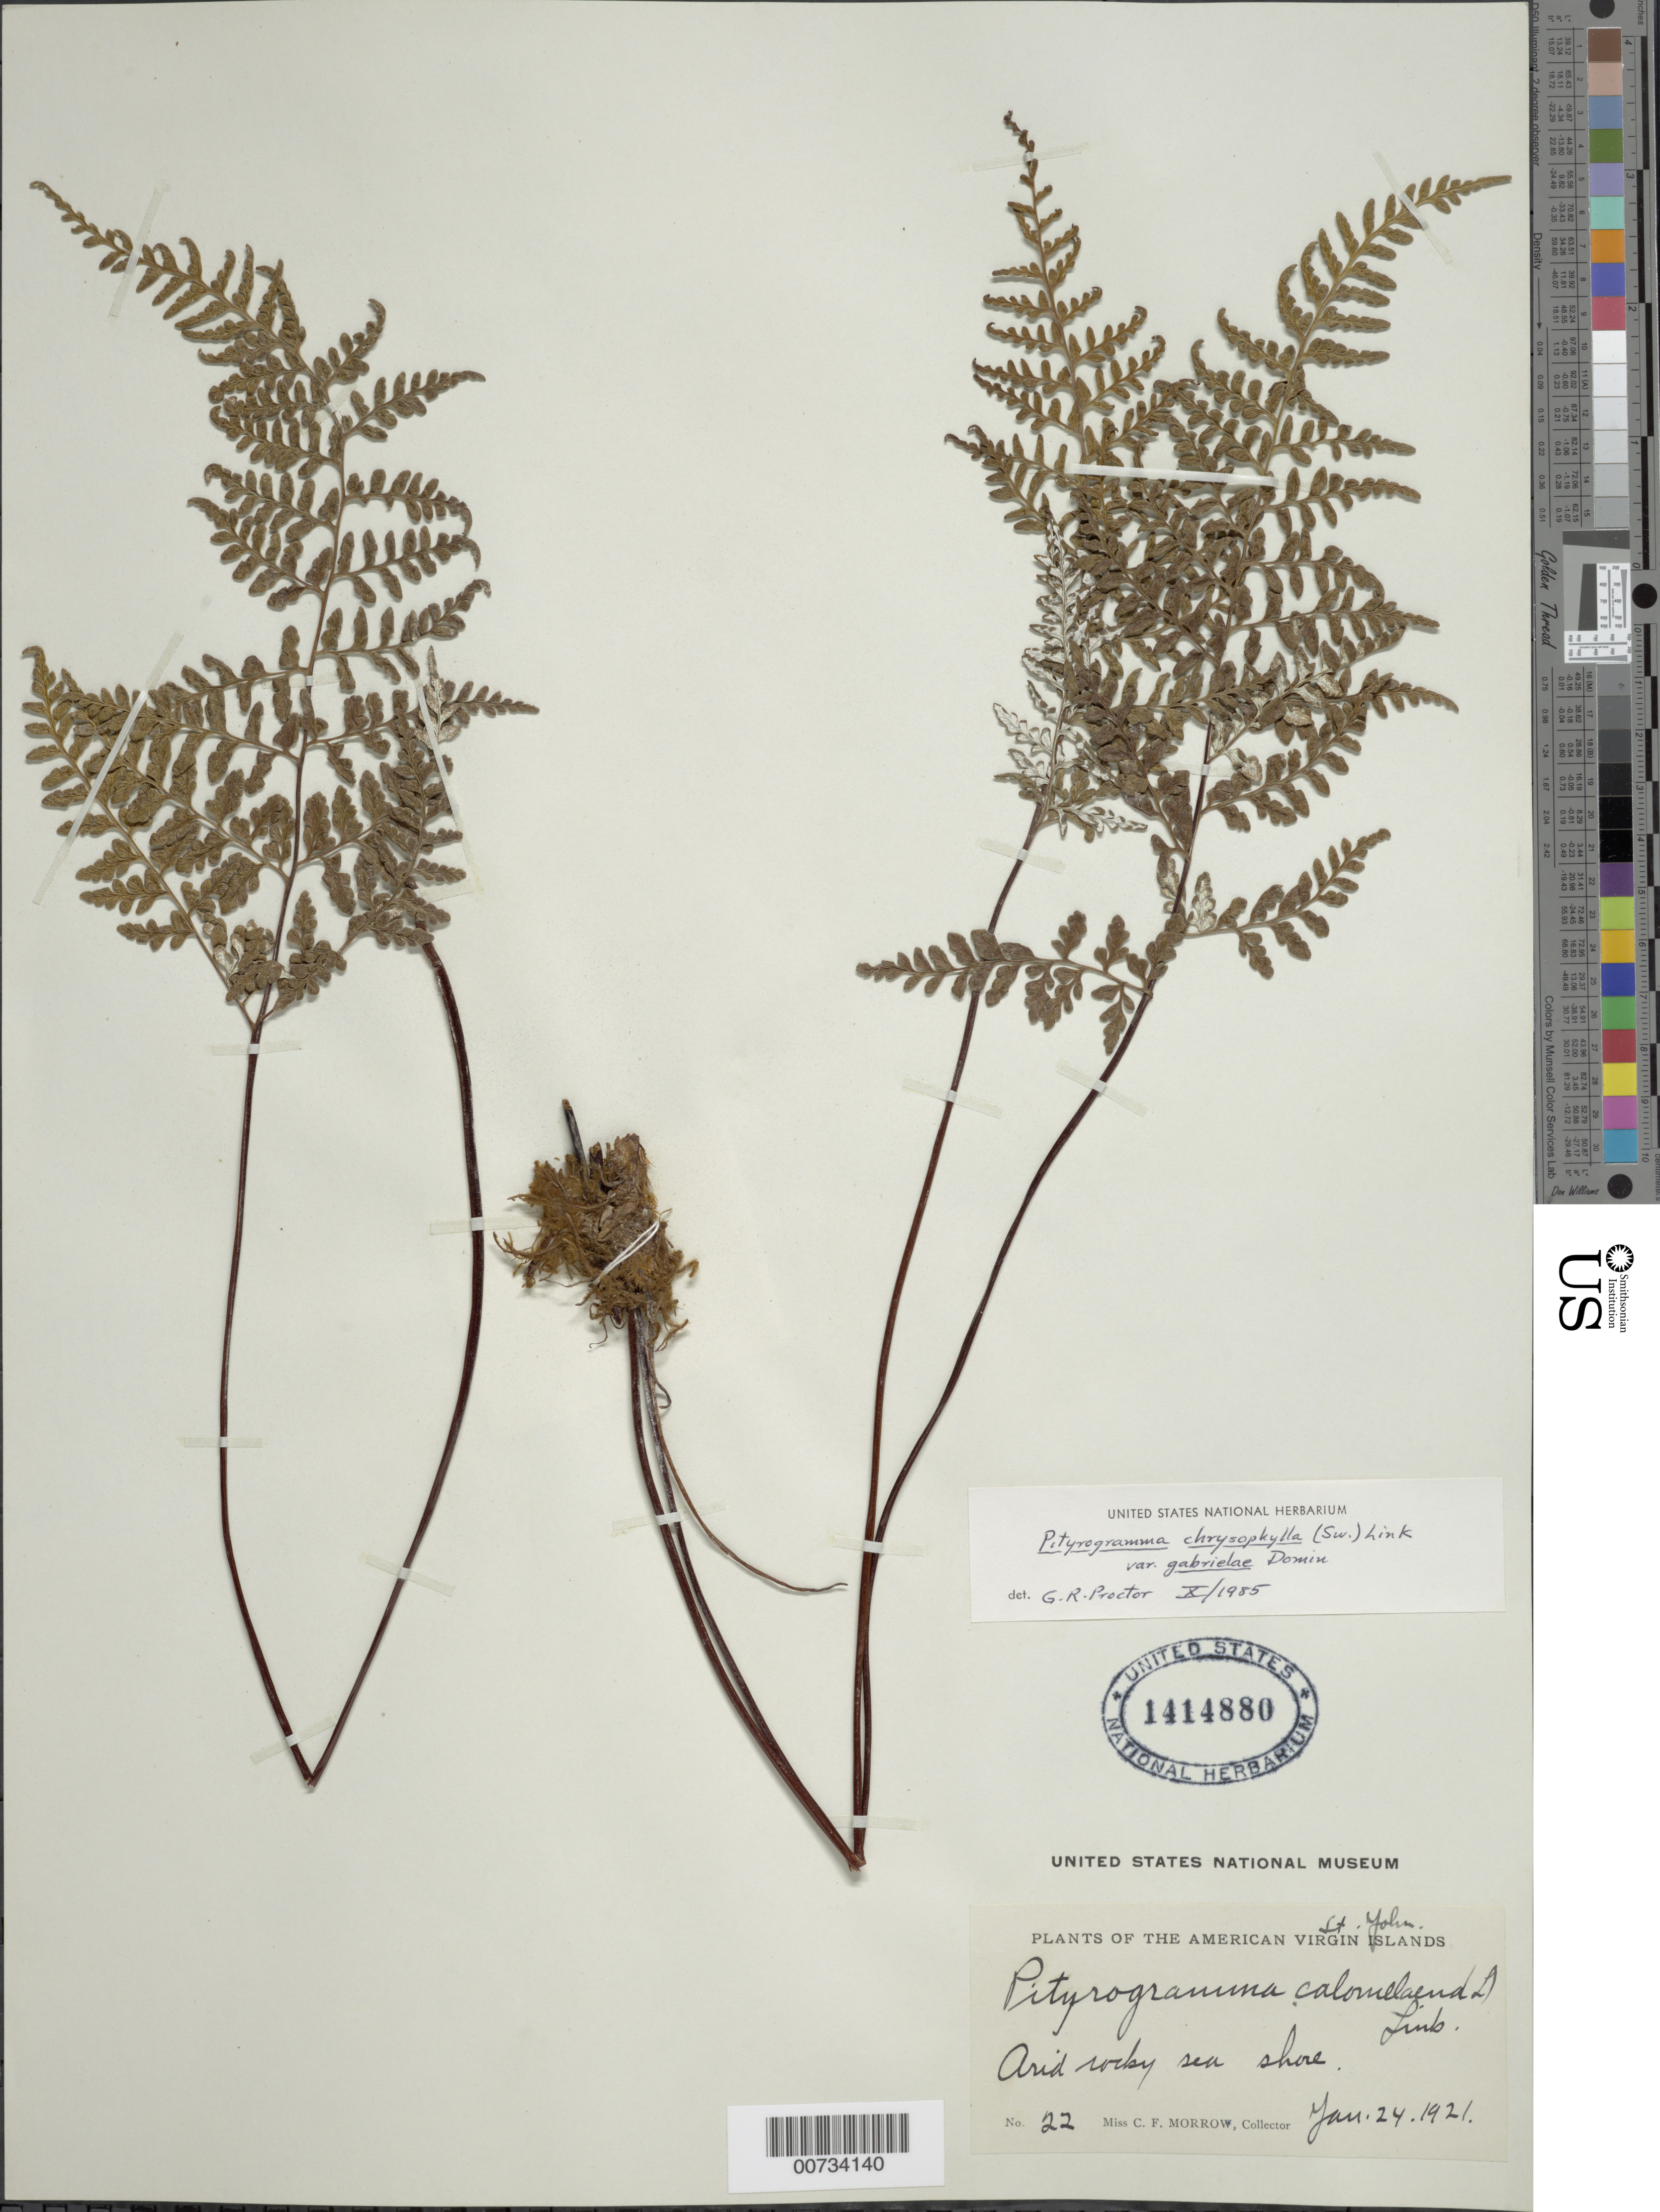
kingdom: Plantae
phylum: Tracheophyta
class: Polypodiopsida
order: Polypodiales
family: Pteridaceae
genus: Pityrogramma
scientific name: Pityrogramma chrysophylla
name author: (Sw.) Link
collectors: C. Morrow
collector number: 22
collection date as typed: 24 Jan 1921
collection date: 1921-01-24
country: U.S. Virgin Islands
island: St. John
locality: St. John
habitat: Arid rocky sea shore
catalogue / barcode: US 1414880